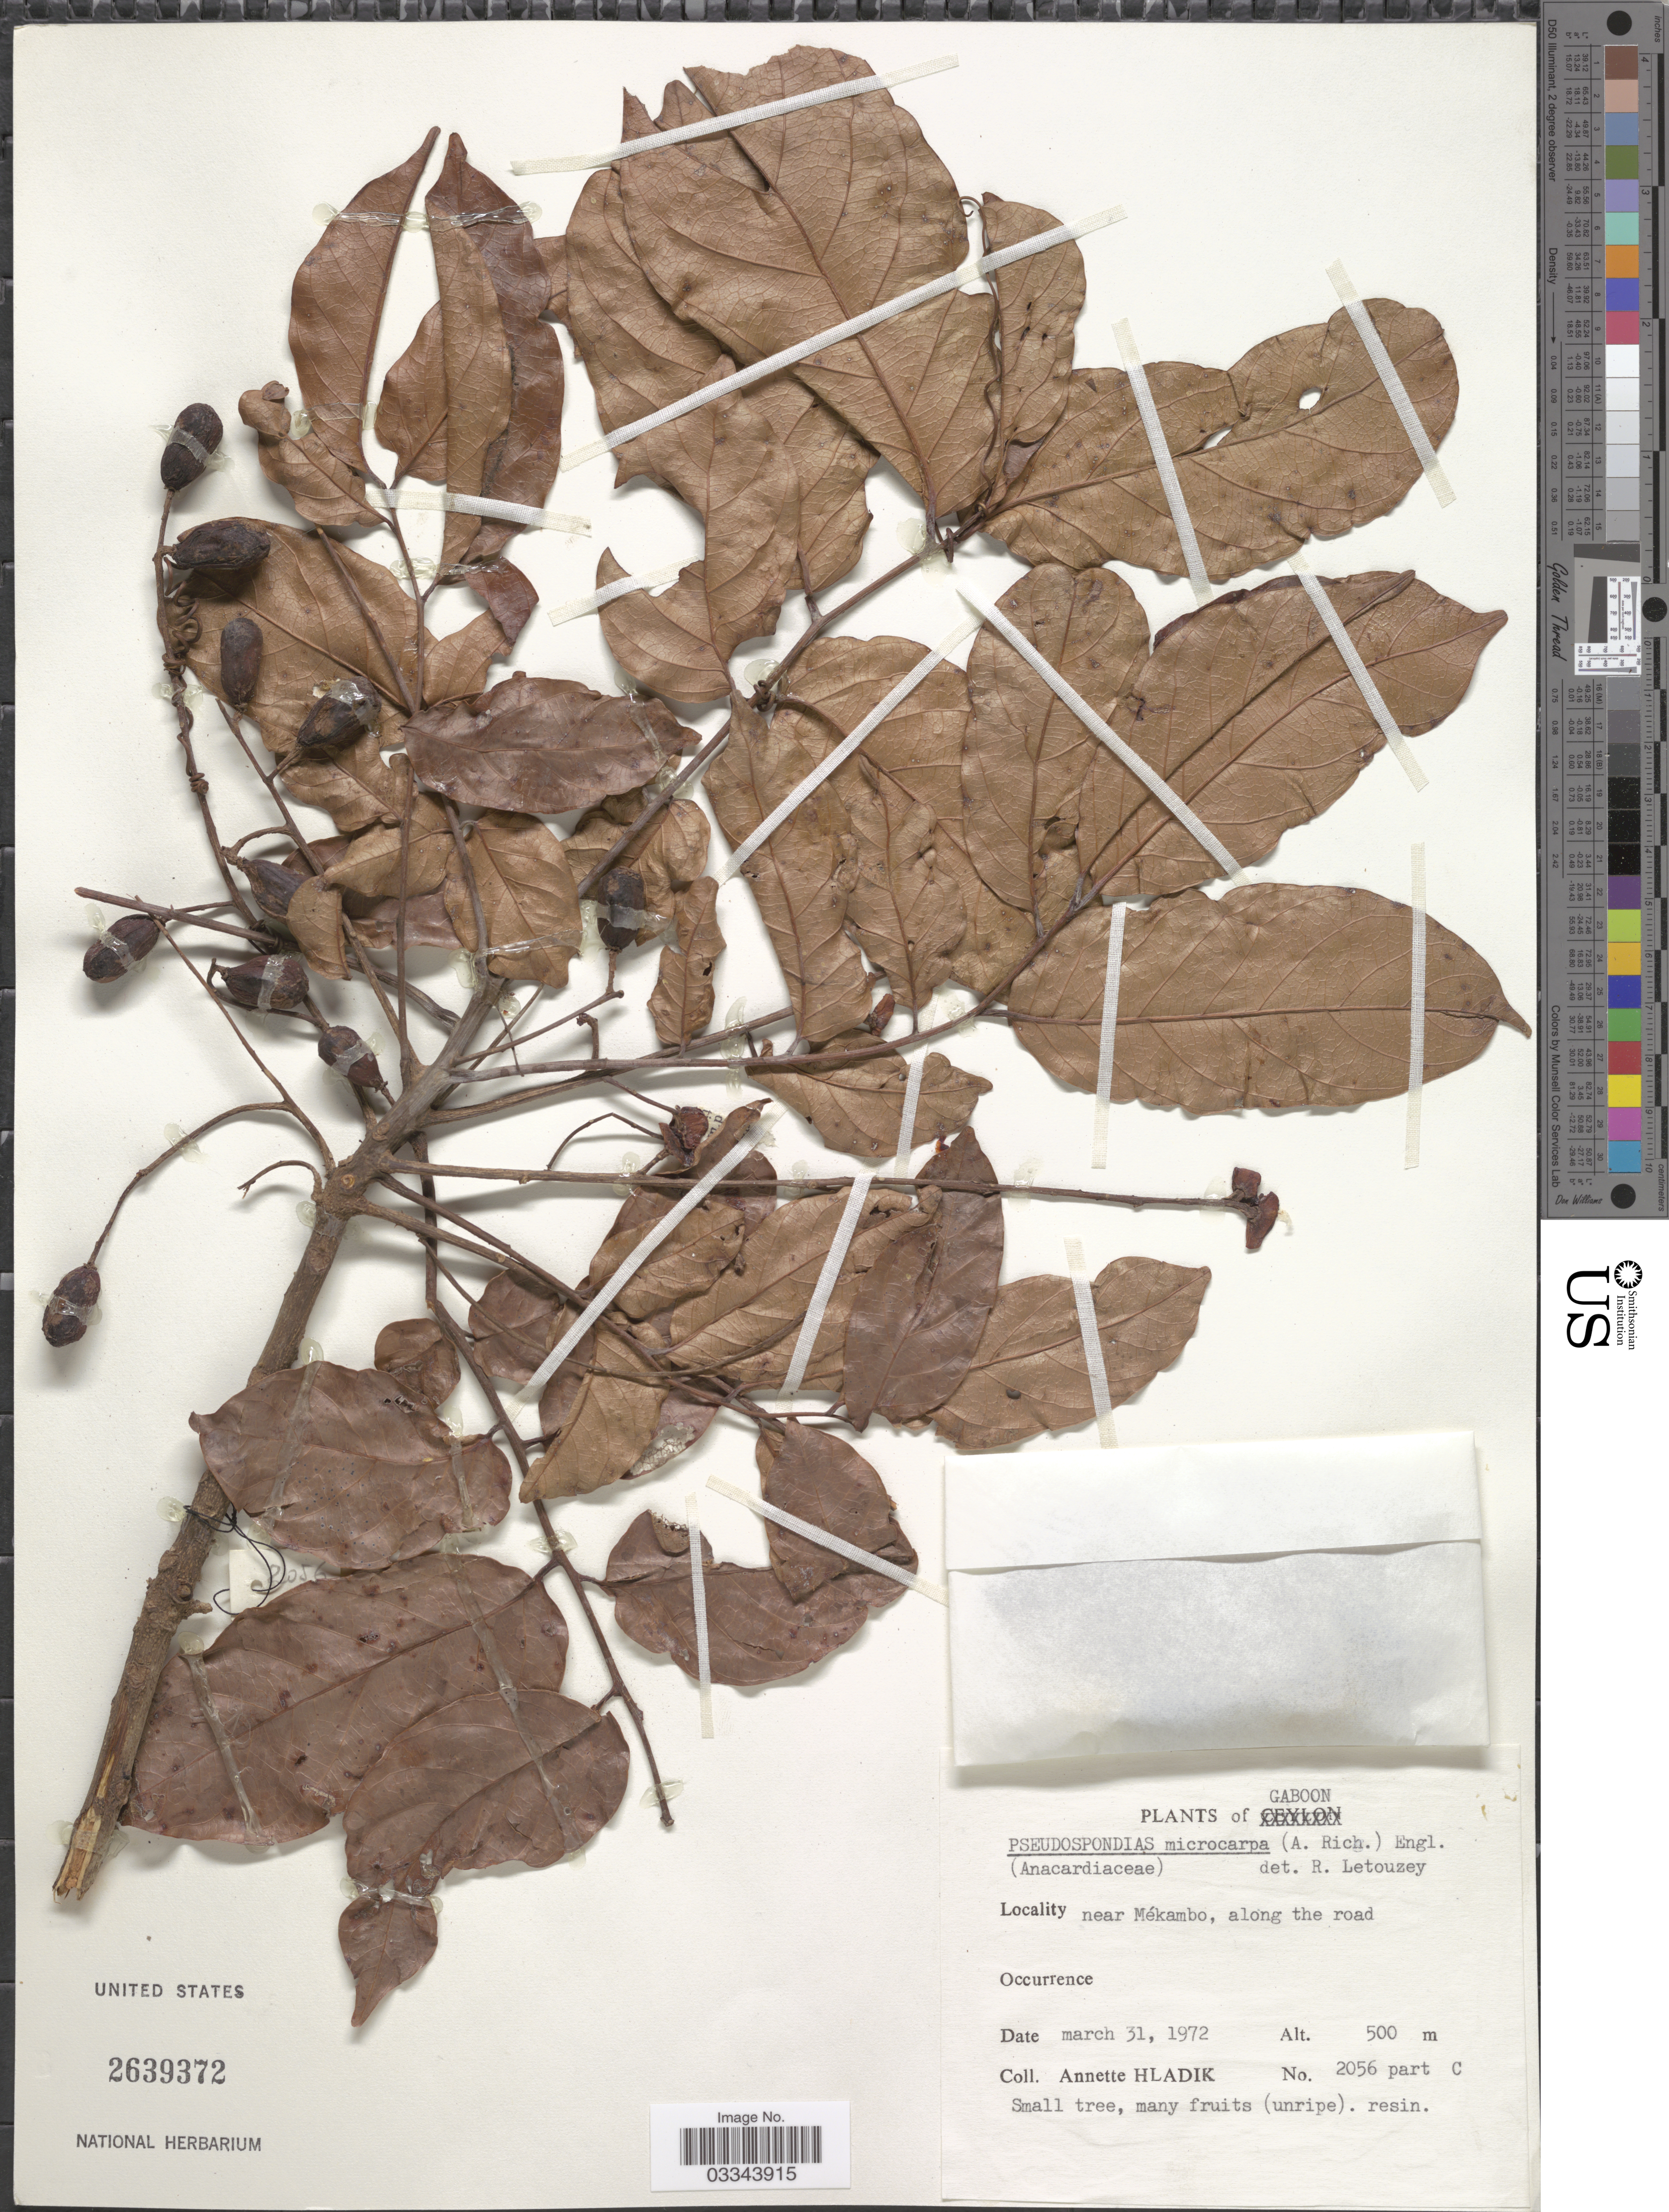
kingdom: Plantae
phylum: Tracheophyta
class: Magnoliopsida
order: Sapindales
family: Anacardiaceae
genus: Pseudospondias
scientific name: Pseudospondias microcarpa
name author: (A. Rich.) Engl.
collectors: A. Hladik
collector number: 2056 part C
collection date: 1972-03-31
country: Gabon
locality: Gaboon, near Mékambo, along the road.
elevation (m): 500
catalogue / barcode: US 2639372